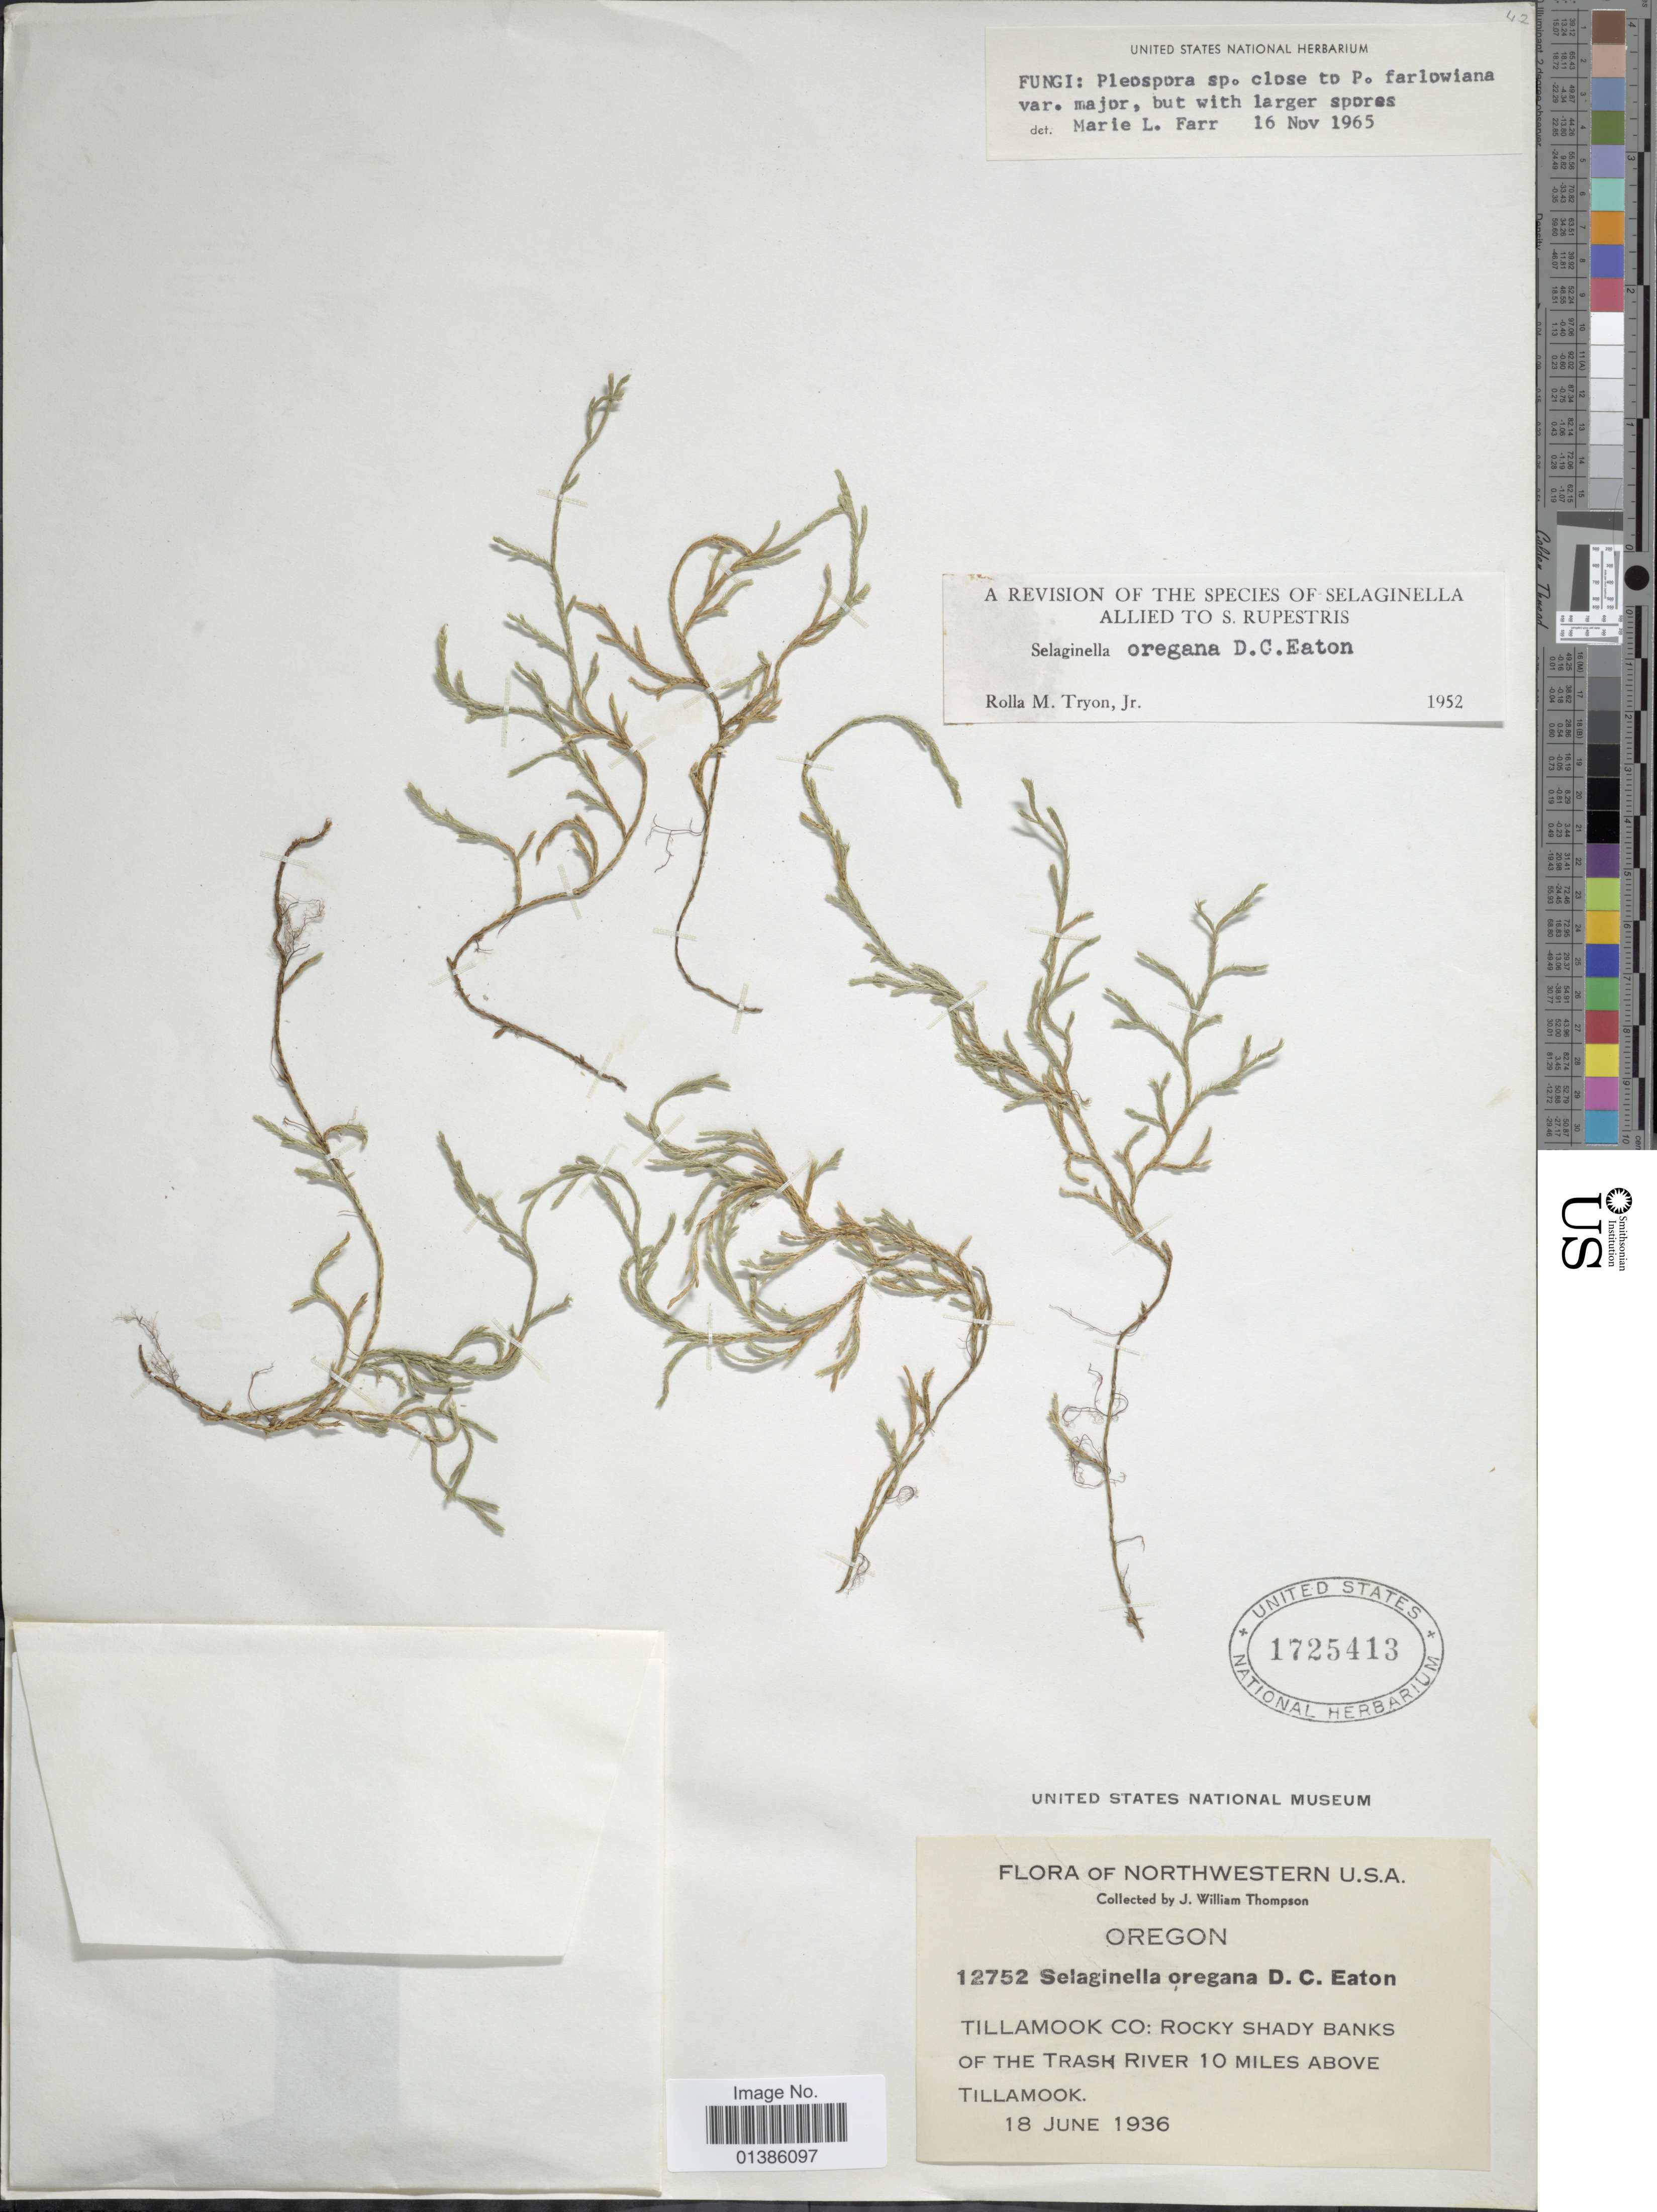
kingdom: Plantae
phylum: Tracheophyta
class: Lycopodiopsida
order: Selaginellales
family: Selaginellaceae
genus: Selaginella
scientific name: Selaginella oregana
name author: D.C. Eaton ex S. Watson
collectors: J. W. Thompson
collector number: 12752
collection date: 1936-06-18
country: United States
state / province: Oregon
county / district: Tillamook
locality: Northwestern U.S.A. Tillamook Co: Rocky shady banks of the Trash River 10 miles above Tillamook.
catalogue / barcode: US 1725413